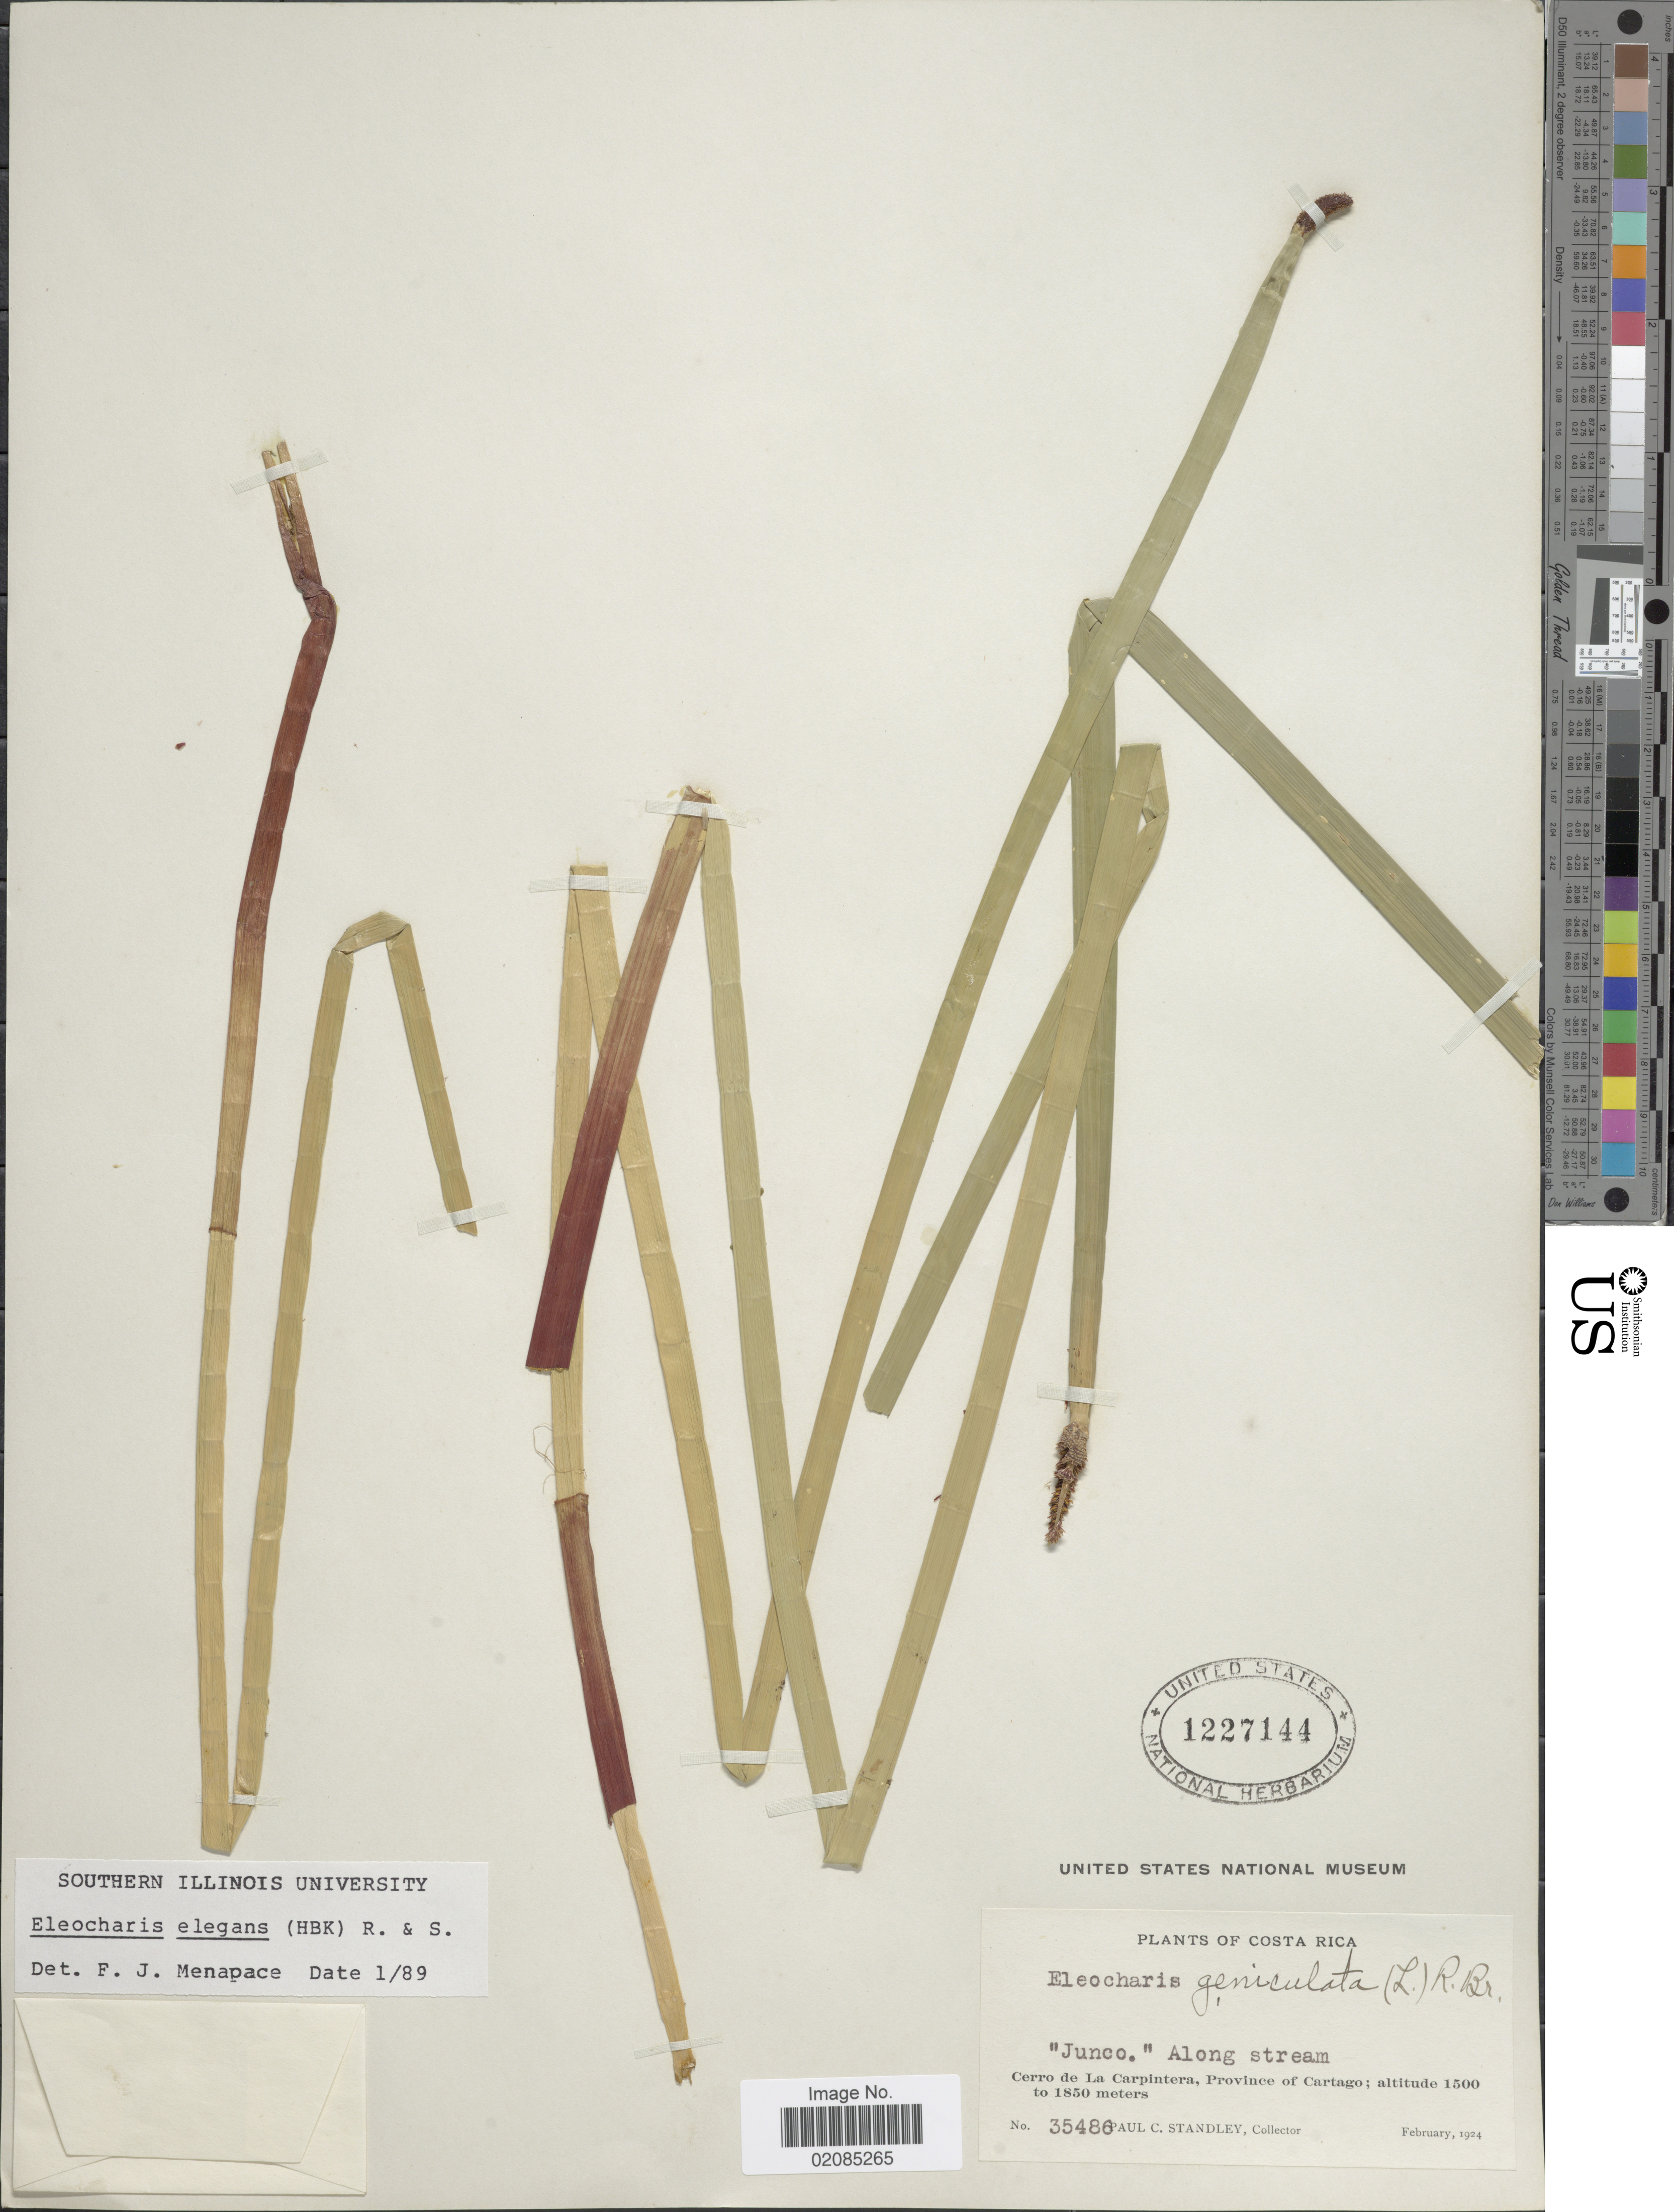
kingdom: Plantae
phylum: Tracheophyta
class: Liliopsida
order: Poales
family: Cyperaceae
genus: Eleocharis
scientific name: Eleocharis elegans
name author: (Kunth) Roem. & Schult.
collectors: P. C. Standley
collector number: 35486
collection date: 1924-02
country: Costa Rica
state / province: Cartago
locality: Cerro de La Carpintera, Province of Cartago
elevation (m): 1500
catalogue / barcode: US 1227144